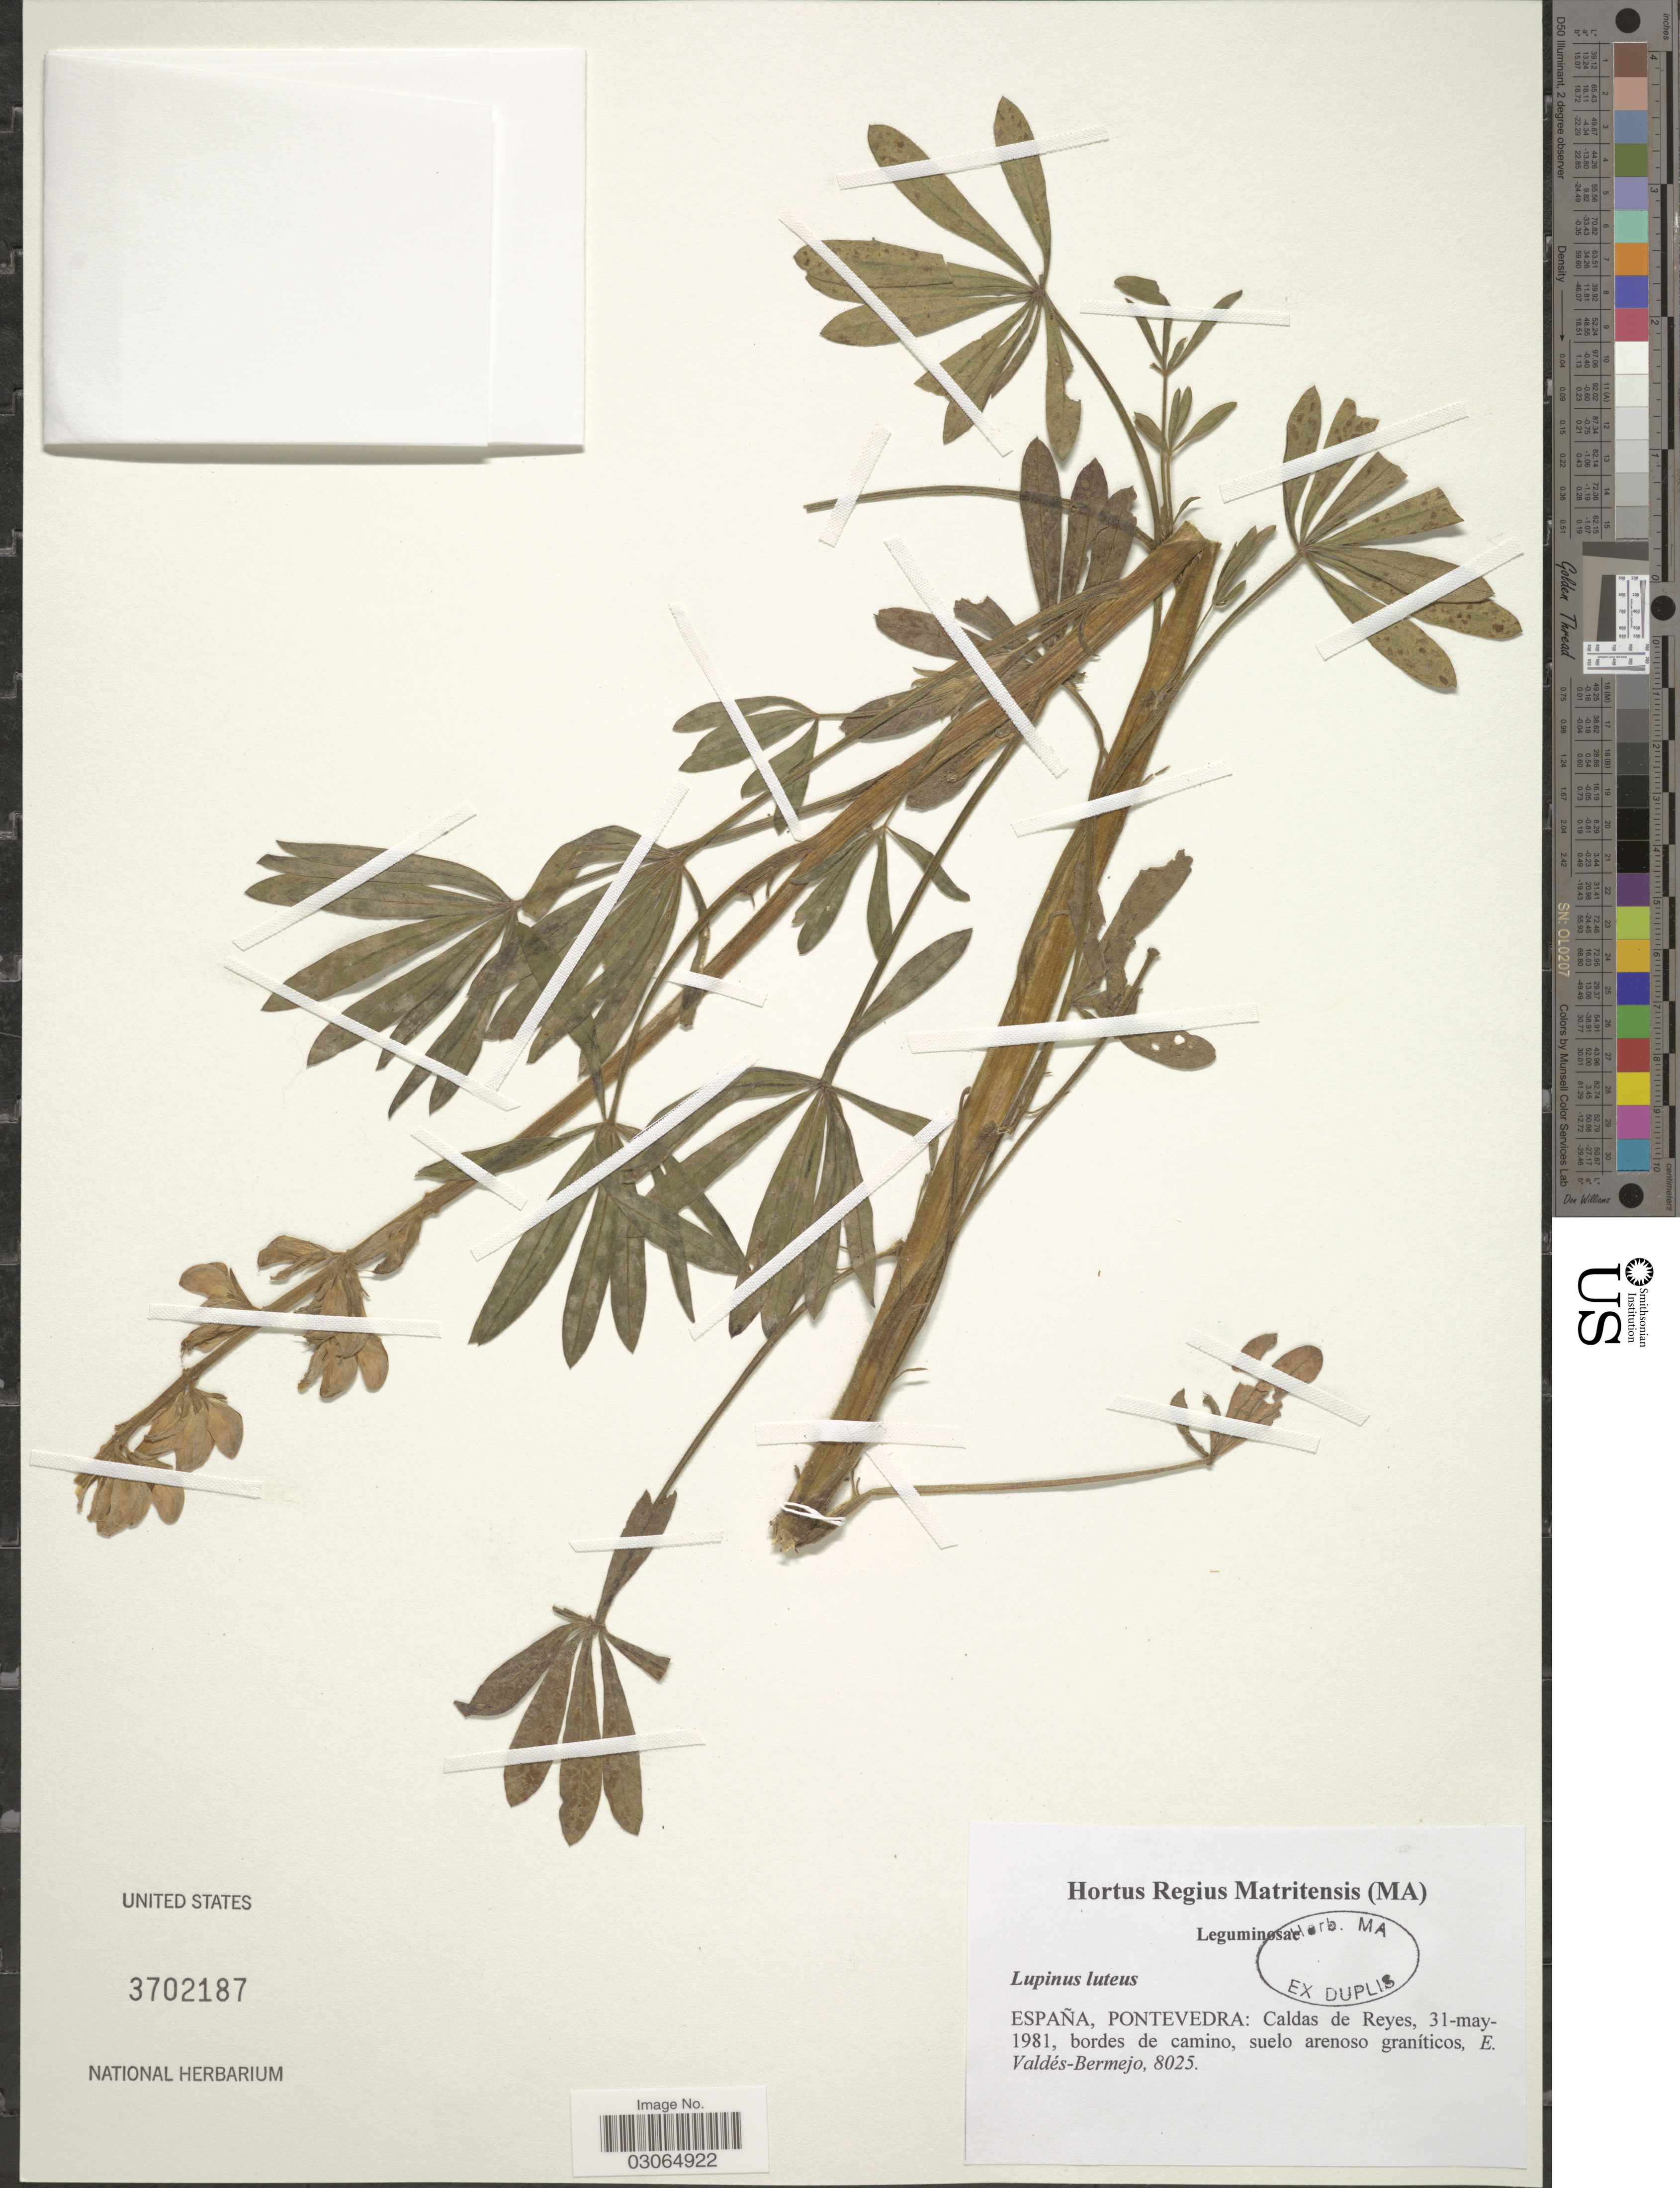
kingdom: Plantae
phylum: Tracheophyta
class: Magnoliopsida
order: Fabales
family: Fabaceae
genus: Lupinus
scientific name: Lupinus luteus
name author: L.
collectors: E. Valdes Bermejo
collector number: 8025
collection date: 1981-05-31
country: Spain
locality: España, Pontevedra: Caldas de Reyes.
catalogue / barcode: US 3702187